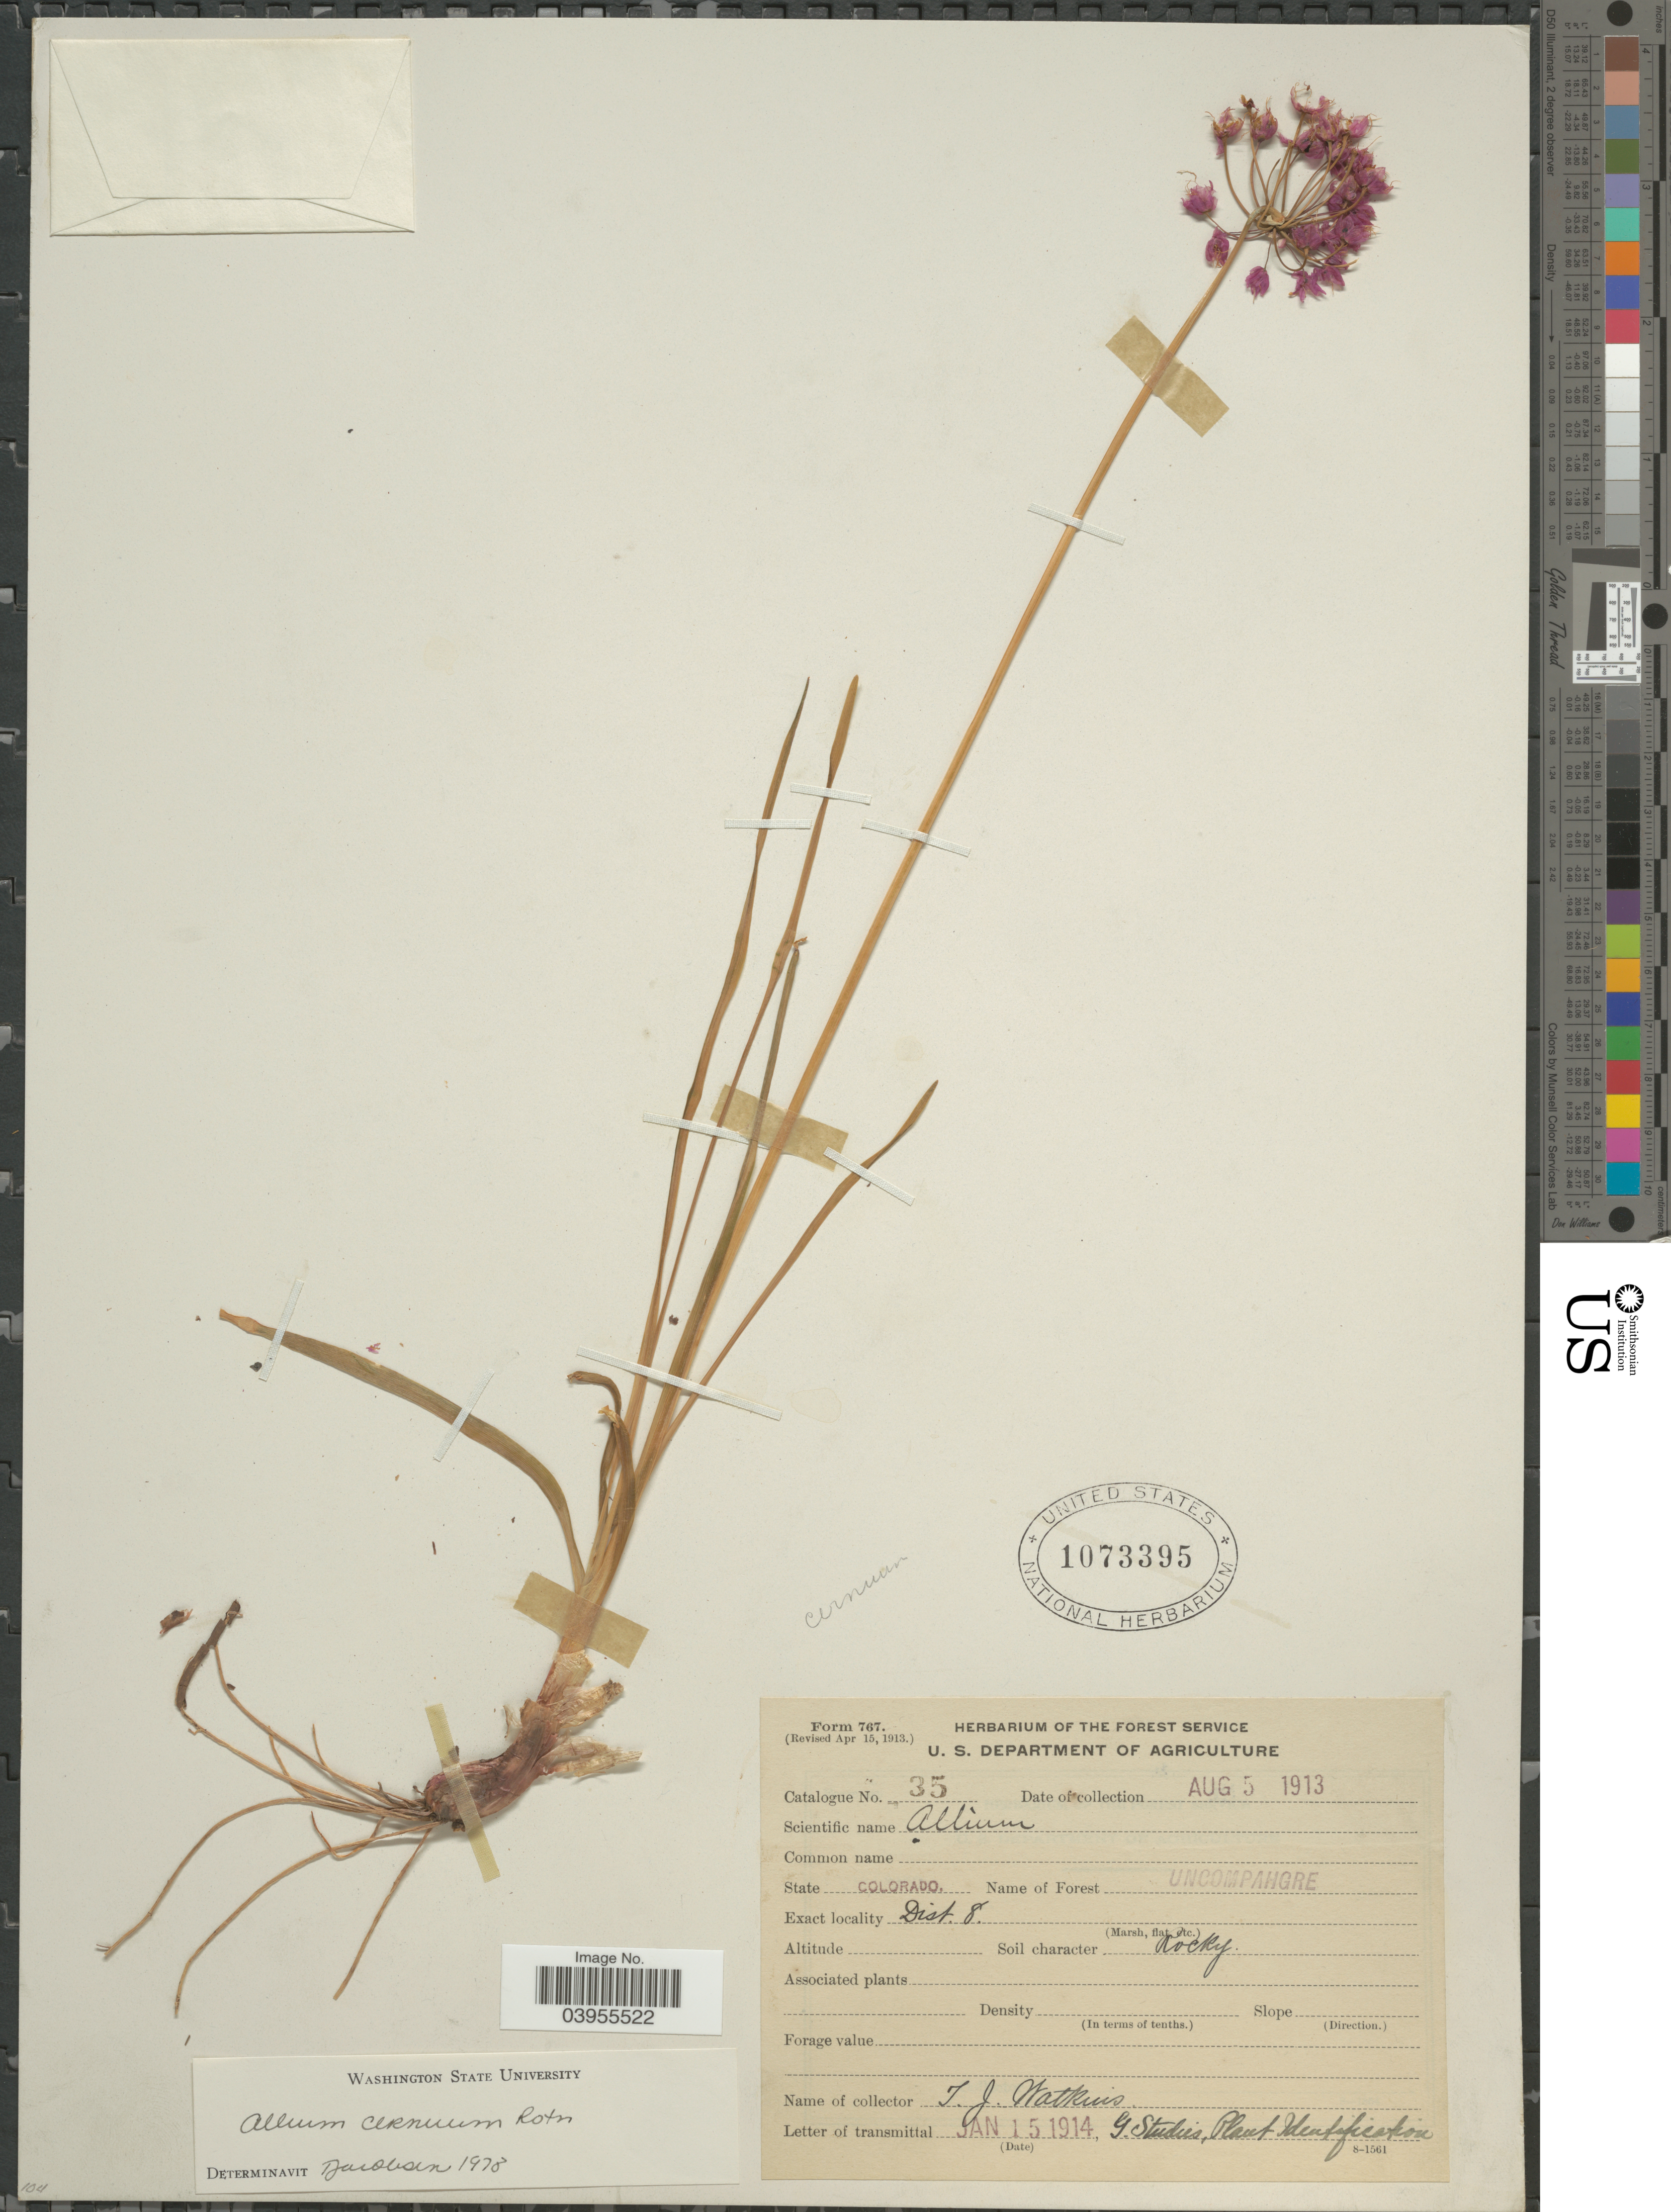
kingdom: Plantae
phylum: Tracheophyta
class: Liliopsida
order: Asparagales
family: Amaryllidaceae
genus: Allium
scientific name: Allium cernuum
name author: Roth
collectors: I. Watkins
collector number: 35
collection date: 1913-08-05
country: United States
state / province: Colorado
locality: Dist. 8.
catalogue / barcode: US 1073395